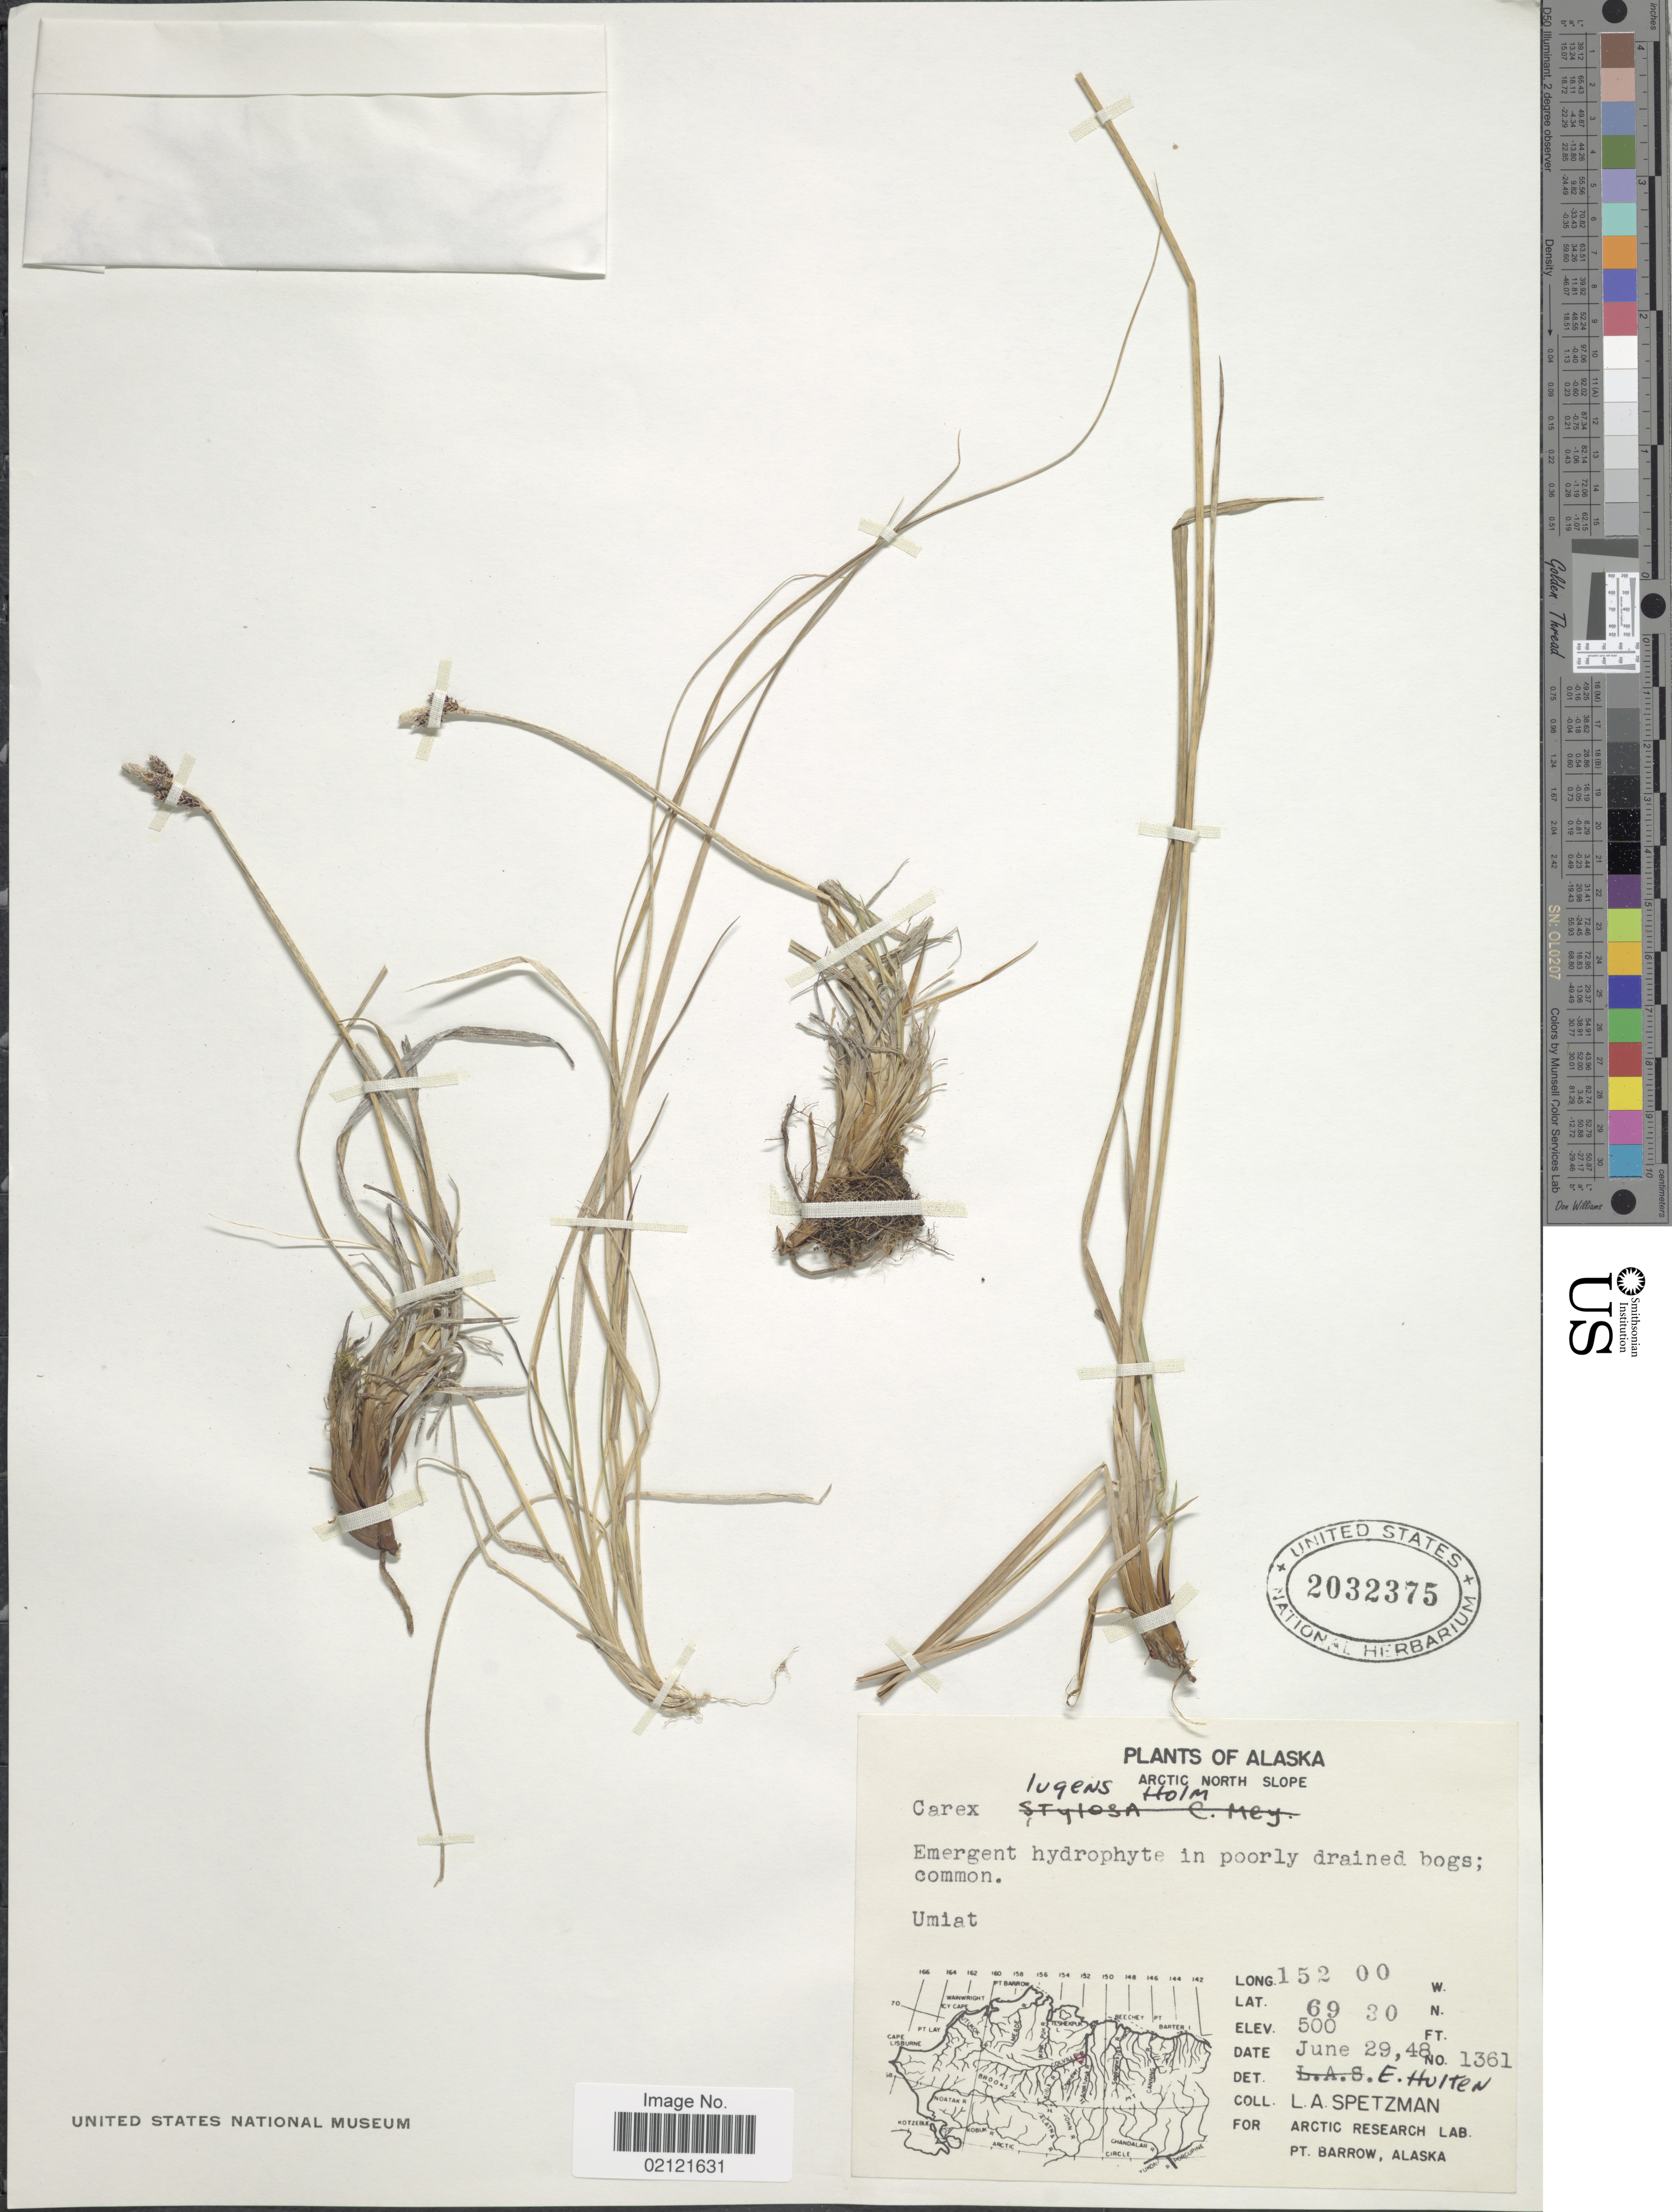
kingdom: Plantae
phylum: Tracheophyta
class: Liliopsida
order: Poales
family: Cyperaceae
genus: Carex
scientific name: Carex bigelowii subsp. lugens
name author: (Holm) T.V. Egorova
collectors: L. Spetzman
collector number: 1361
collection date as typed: Transcribed d/m/y: 26/6/48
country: United States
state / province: Alaska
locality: Arctic North Slope, Emergent hydrophyte in poorly drained bogs, Umiat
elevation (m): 152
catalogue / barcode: US 2032375